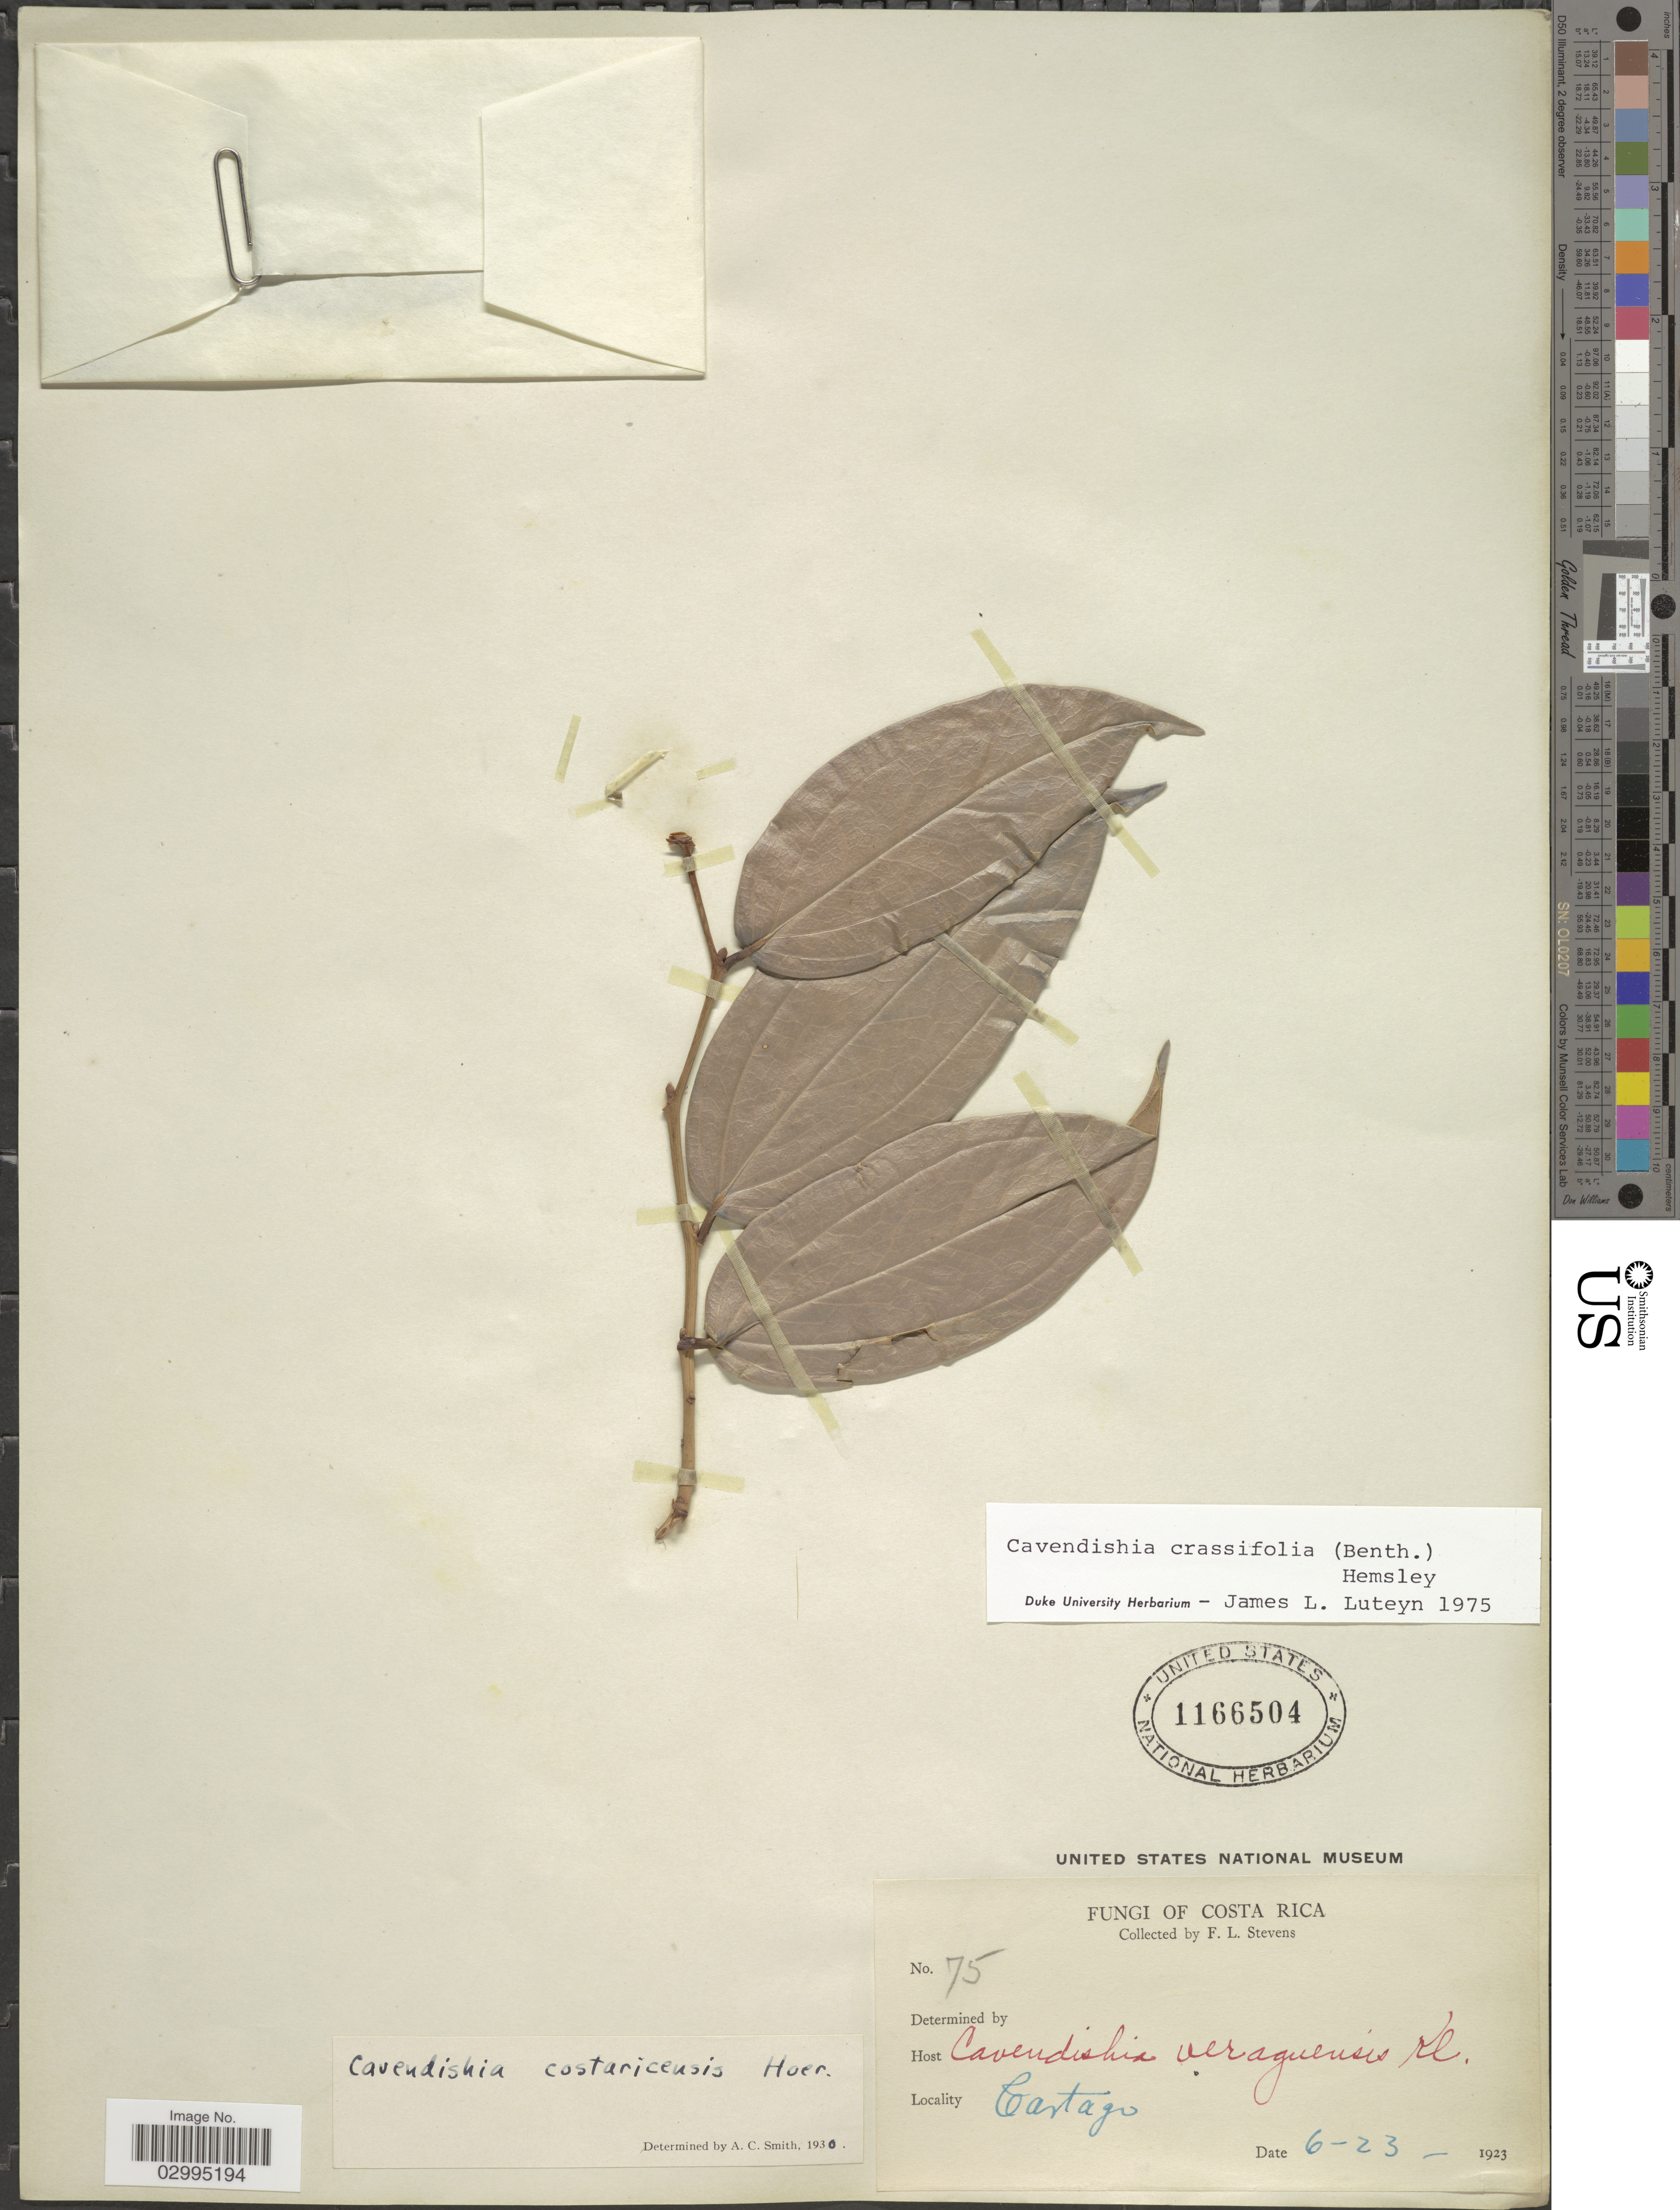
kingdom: Plantae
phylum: Tracheophyta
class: Magnoliopsida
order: Ericales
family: Ericaceae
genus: Cavendishia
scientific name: Cavendishia crassifolia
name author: (Benth.) Hemsl.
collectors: F. L. Stevens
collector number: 75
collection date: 1923-06-23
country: Costa Rica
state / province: Cartago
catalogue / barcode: US 1166504